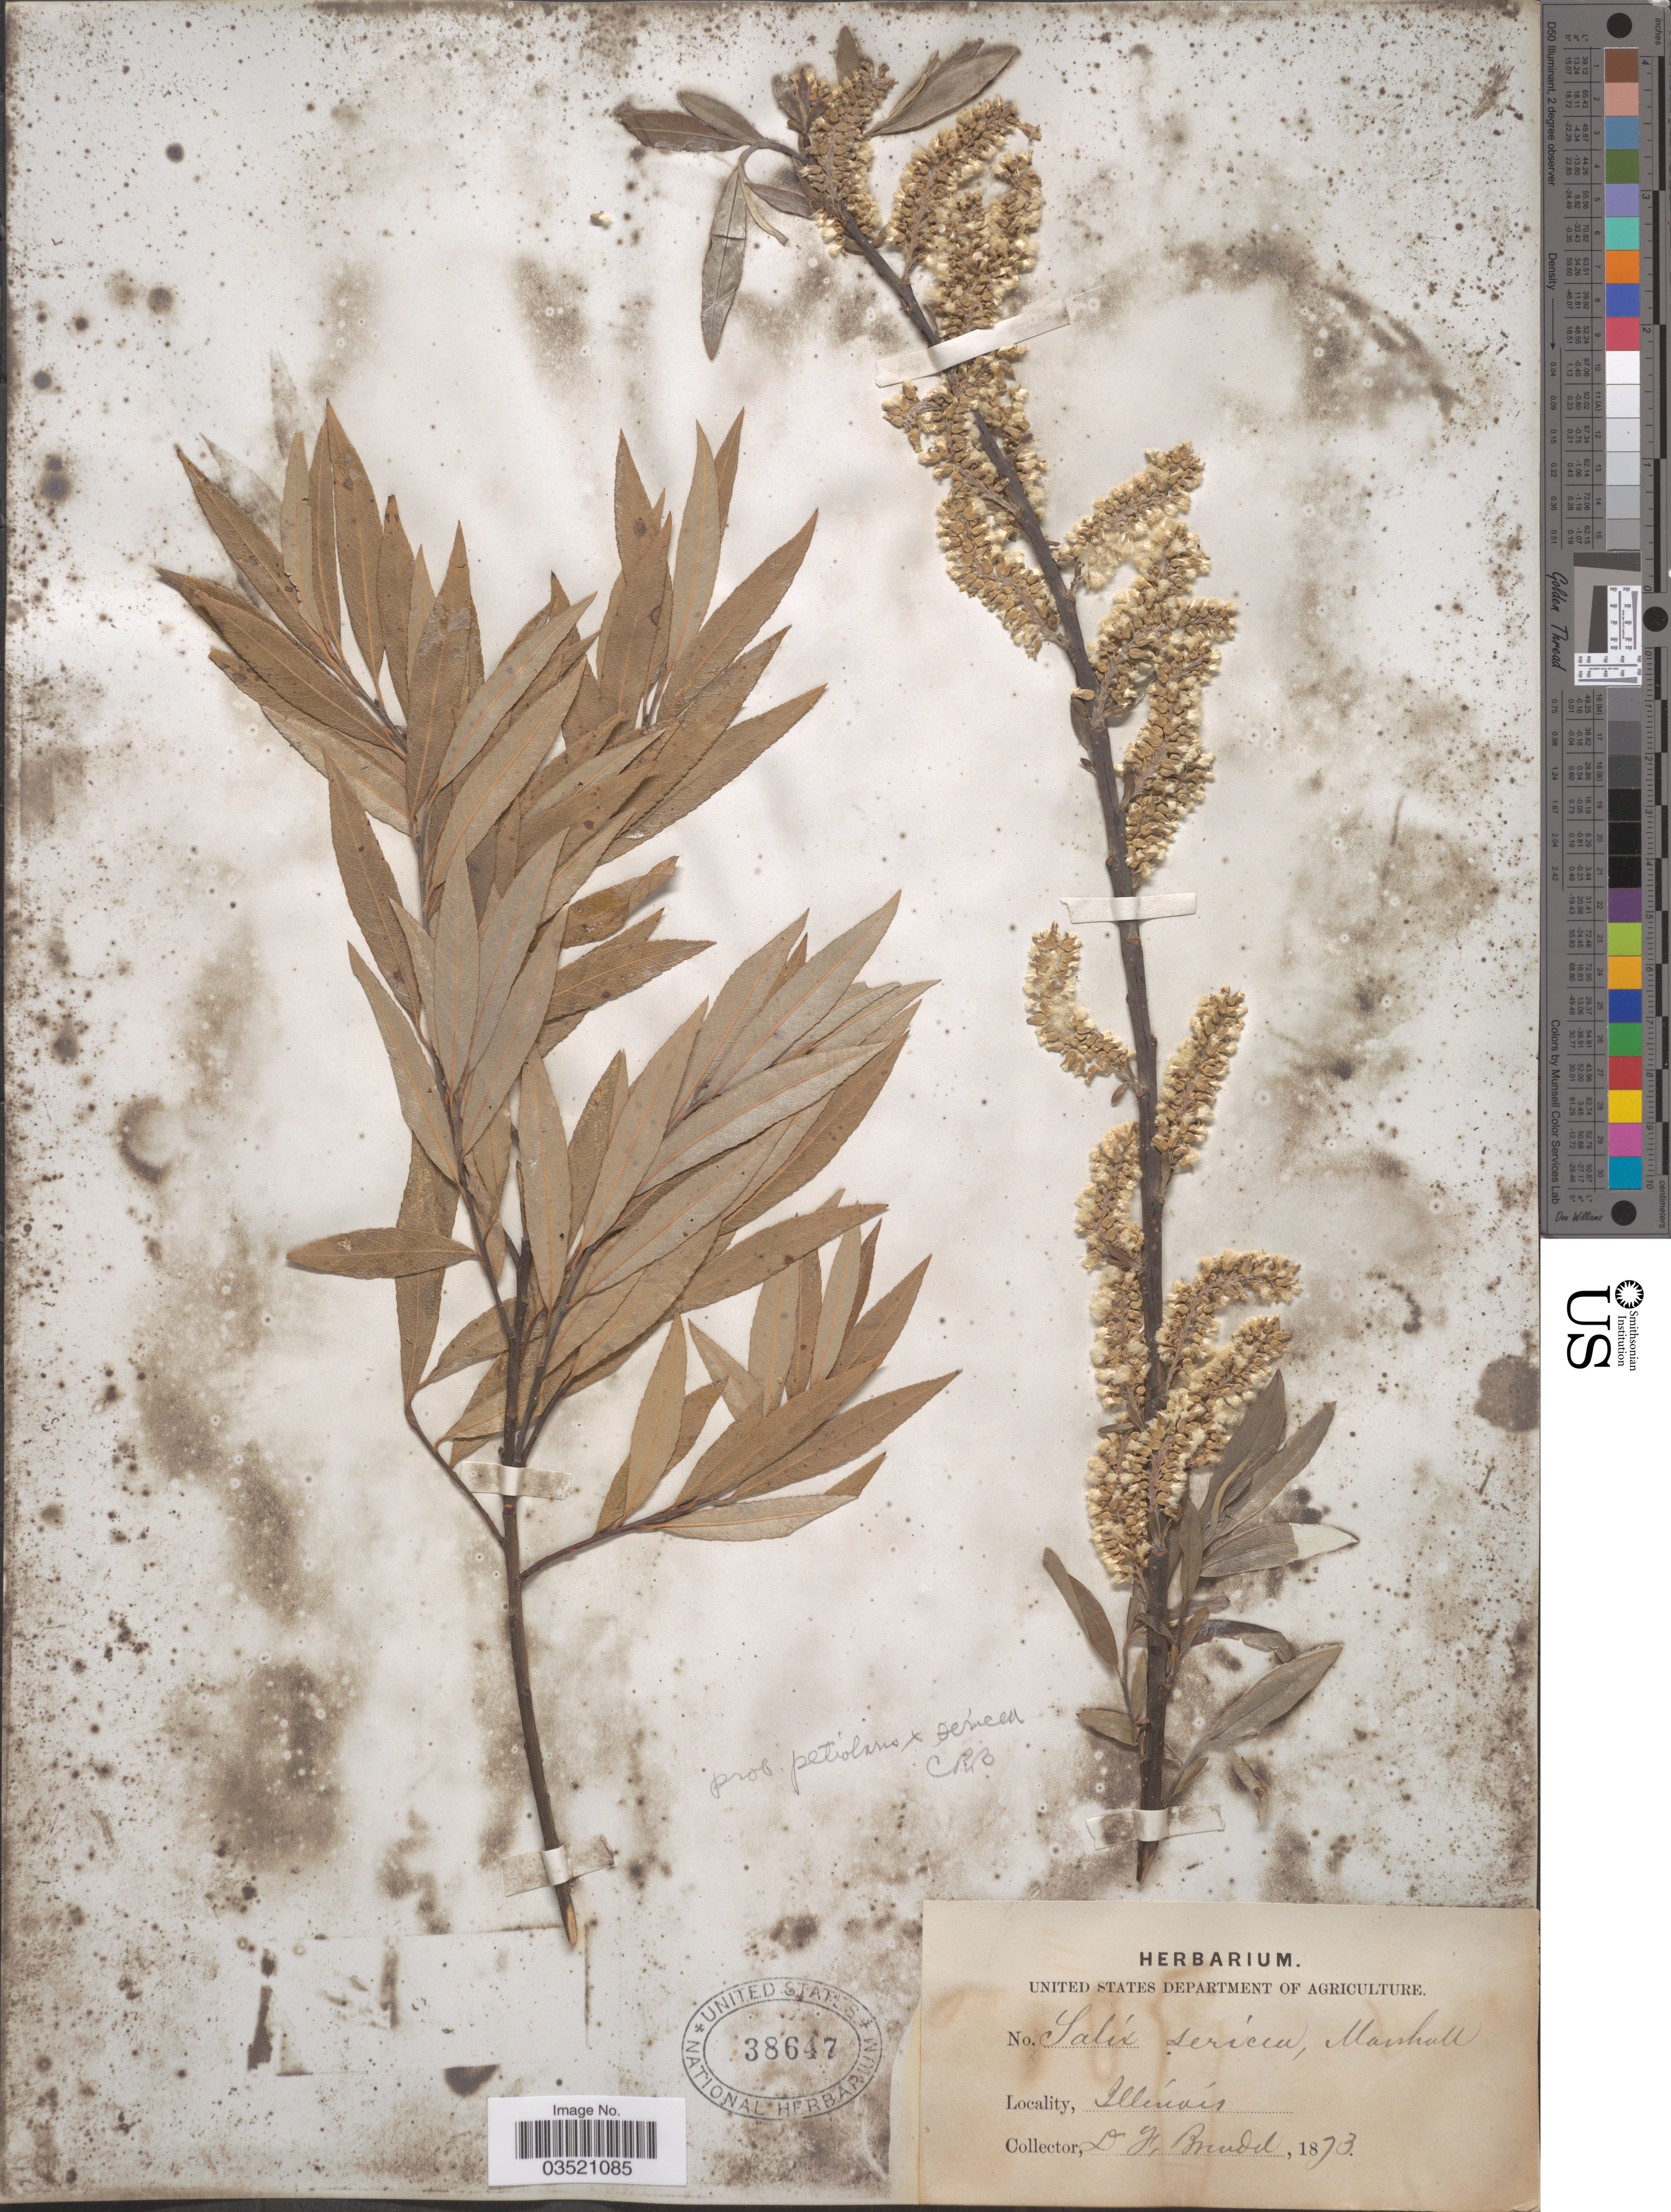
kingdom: Plantae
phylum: Tracheophyta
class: Magnoliopsida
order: Malpighiales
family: Salicaceae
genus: Salix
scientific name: Salix sericea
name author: Marshall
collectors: F. Brendel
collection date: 1873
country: United States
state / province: Illinois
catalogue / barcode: US 38647